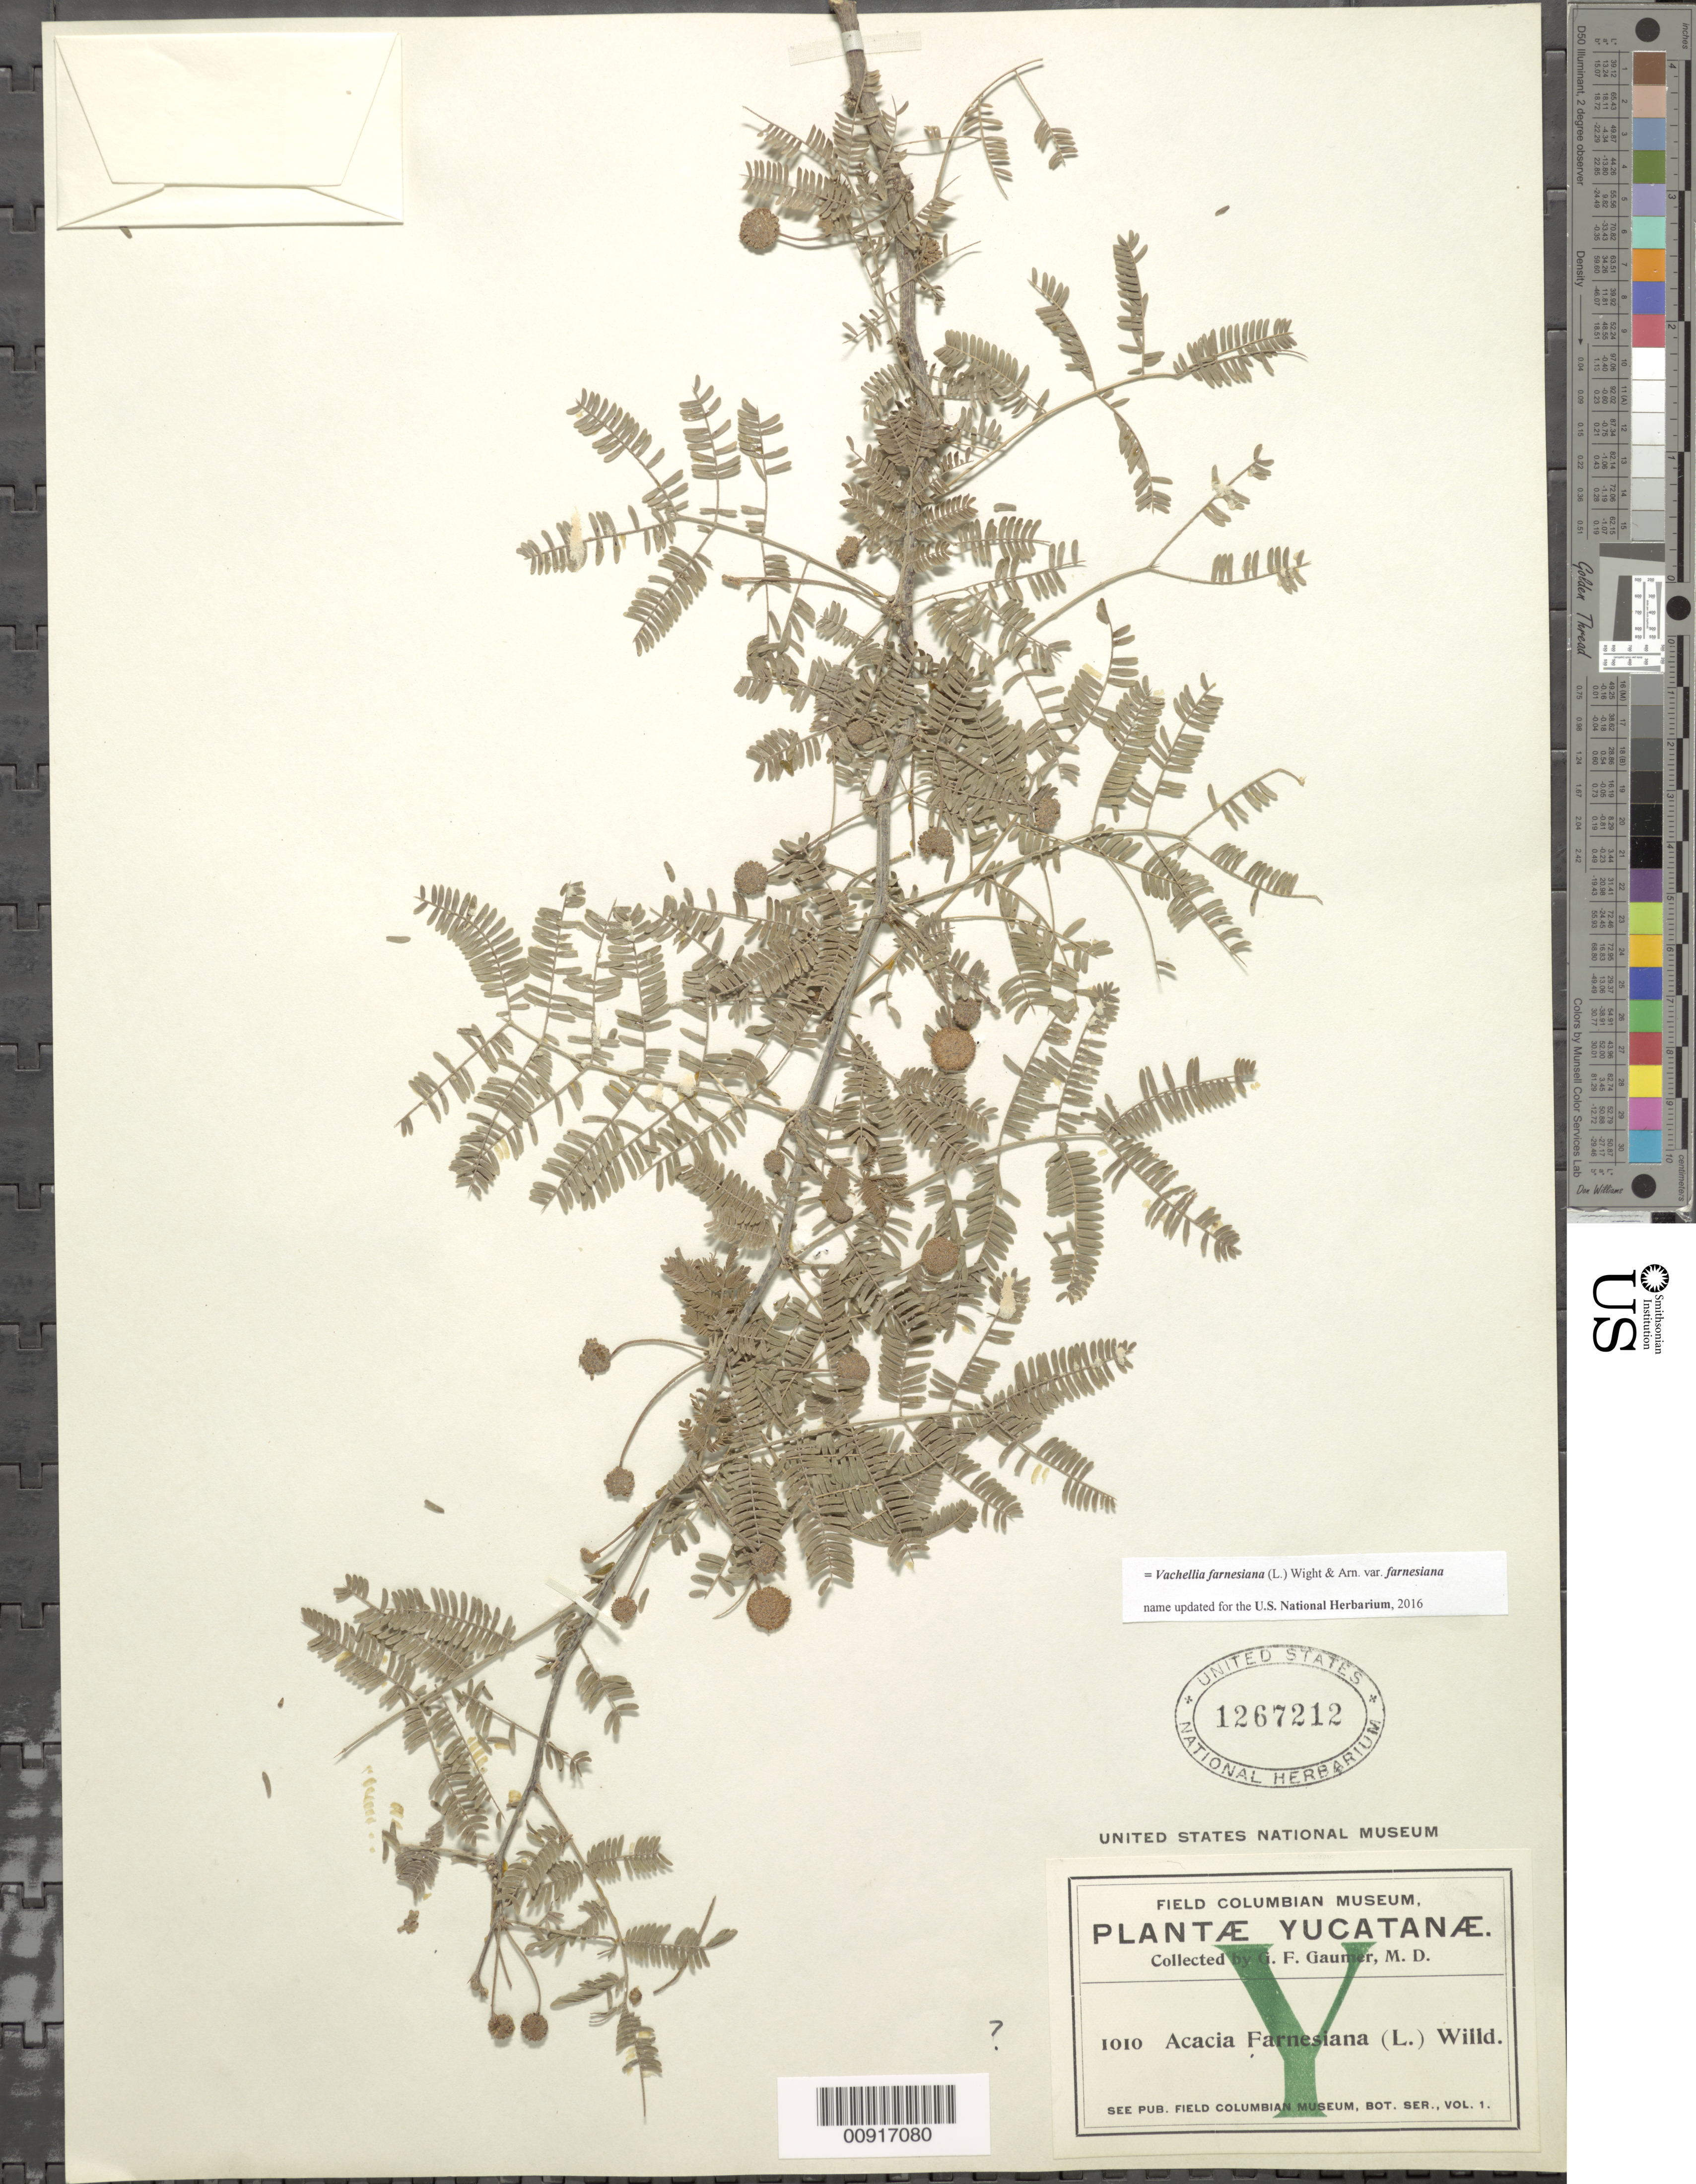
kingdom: Plantae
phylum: Tracheophyta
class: Magnoliopsida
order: Fabales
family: Fabaceae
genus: Vachellia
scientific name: Vachellia farnesiana var. farnesiana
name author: (L.) Wight & Arn.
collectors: G. F. Gaumer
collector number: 1010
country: Mexico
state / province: Yucatán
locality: Yucatán.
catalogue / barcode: US 1267212